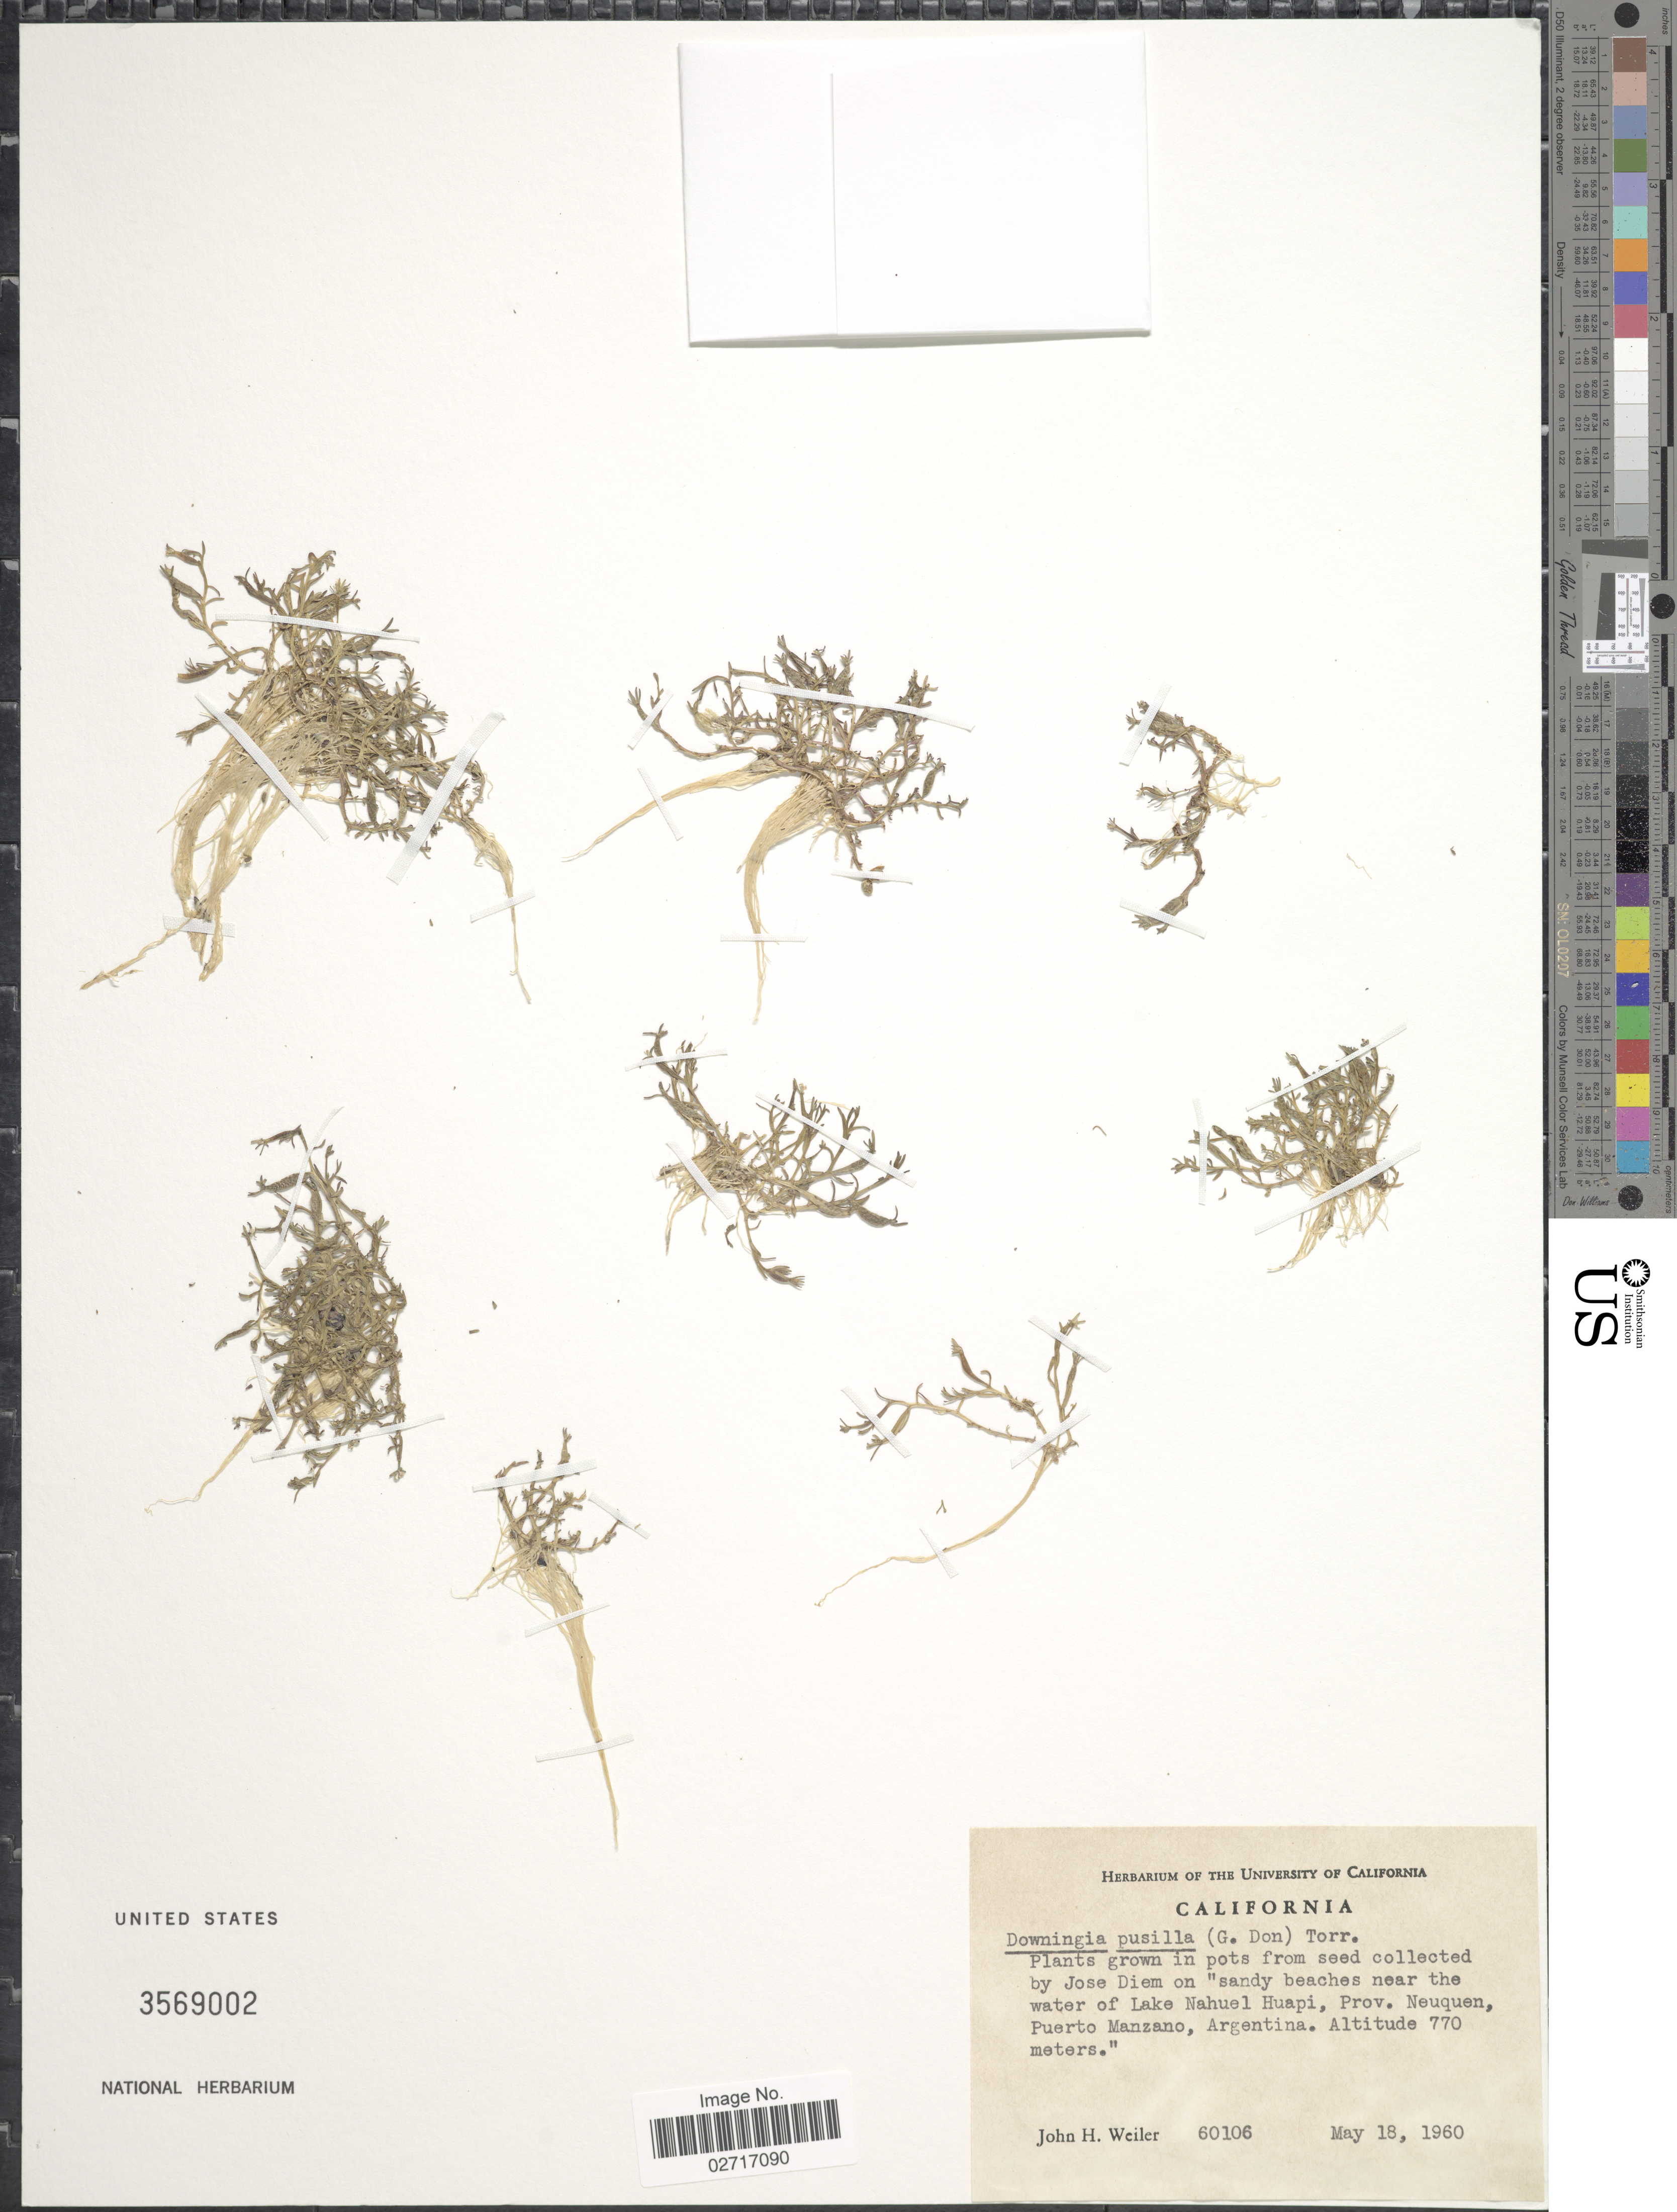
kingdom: Plantae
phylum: Tracheophyta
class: Magnoliopsida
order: Asterales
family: Campanulaceae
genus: Downingia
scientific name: Downingia pusilla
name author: (A. DC.) Torr.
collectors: J. H. Weiler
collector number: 60106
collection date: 1960-05-18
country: United States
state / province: California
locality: Plants grown in pots from seed collected by Jose Diem on sandy beaches near the water of Lake Nahuel Huapi, Prov. Neuquen, Puerto Manzano, Argentina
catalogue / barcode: US 3569002